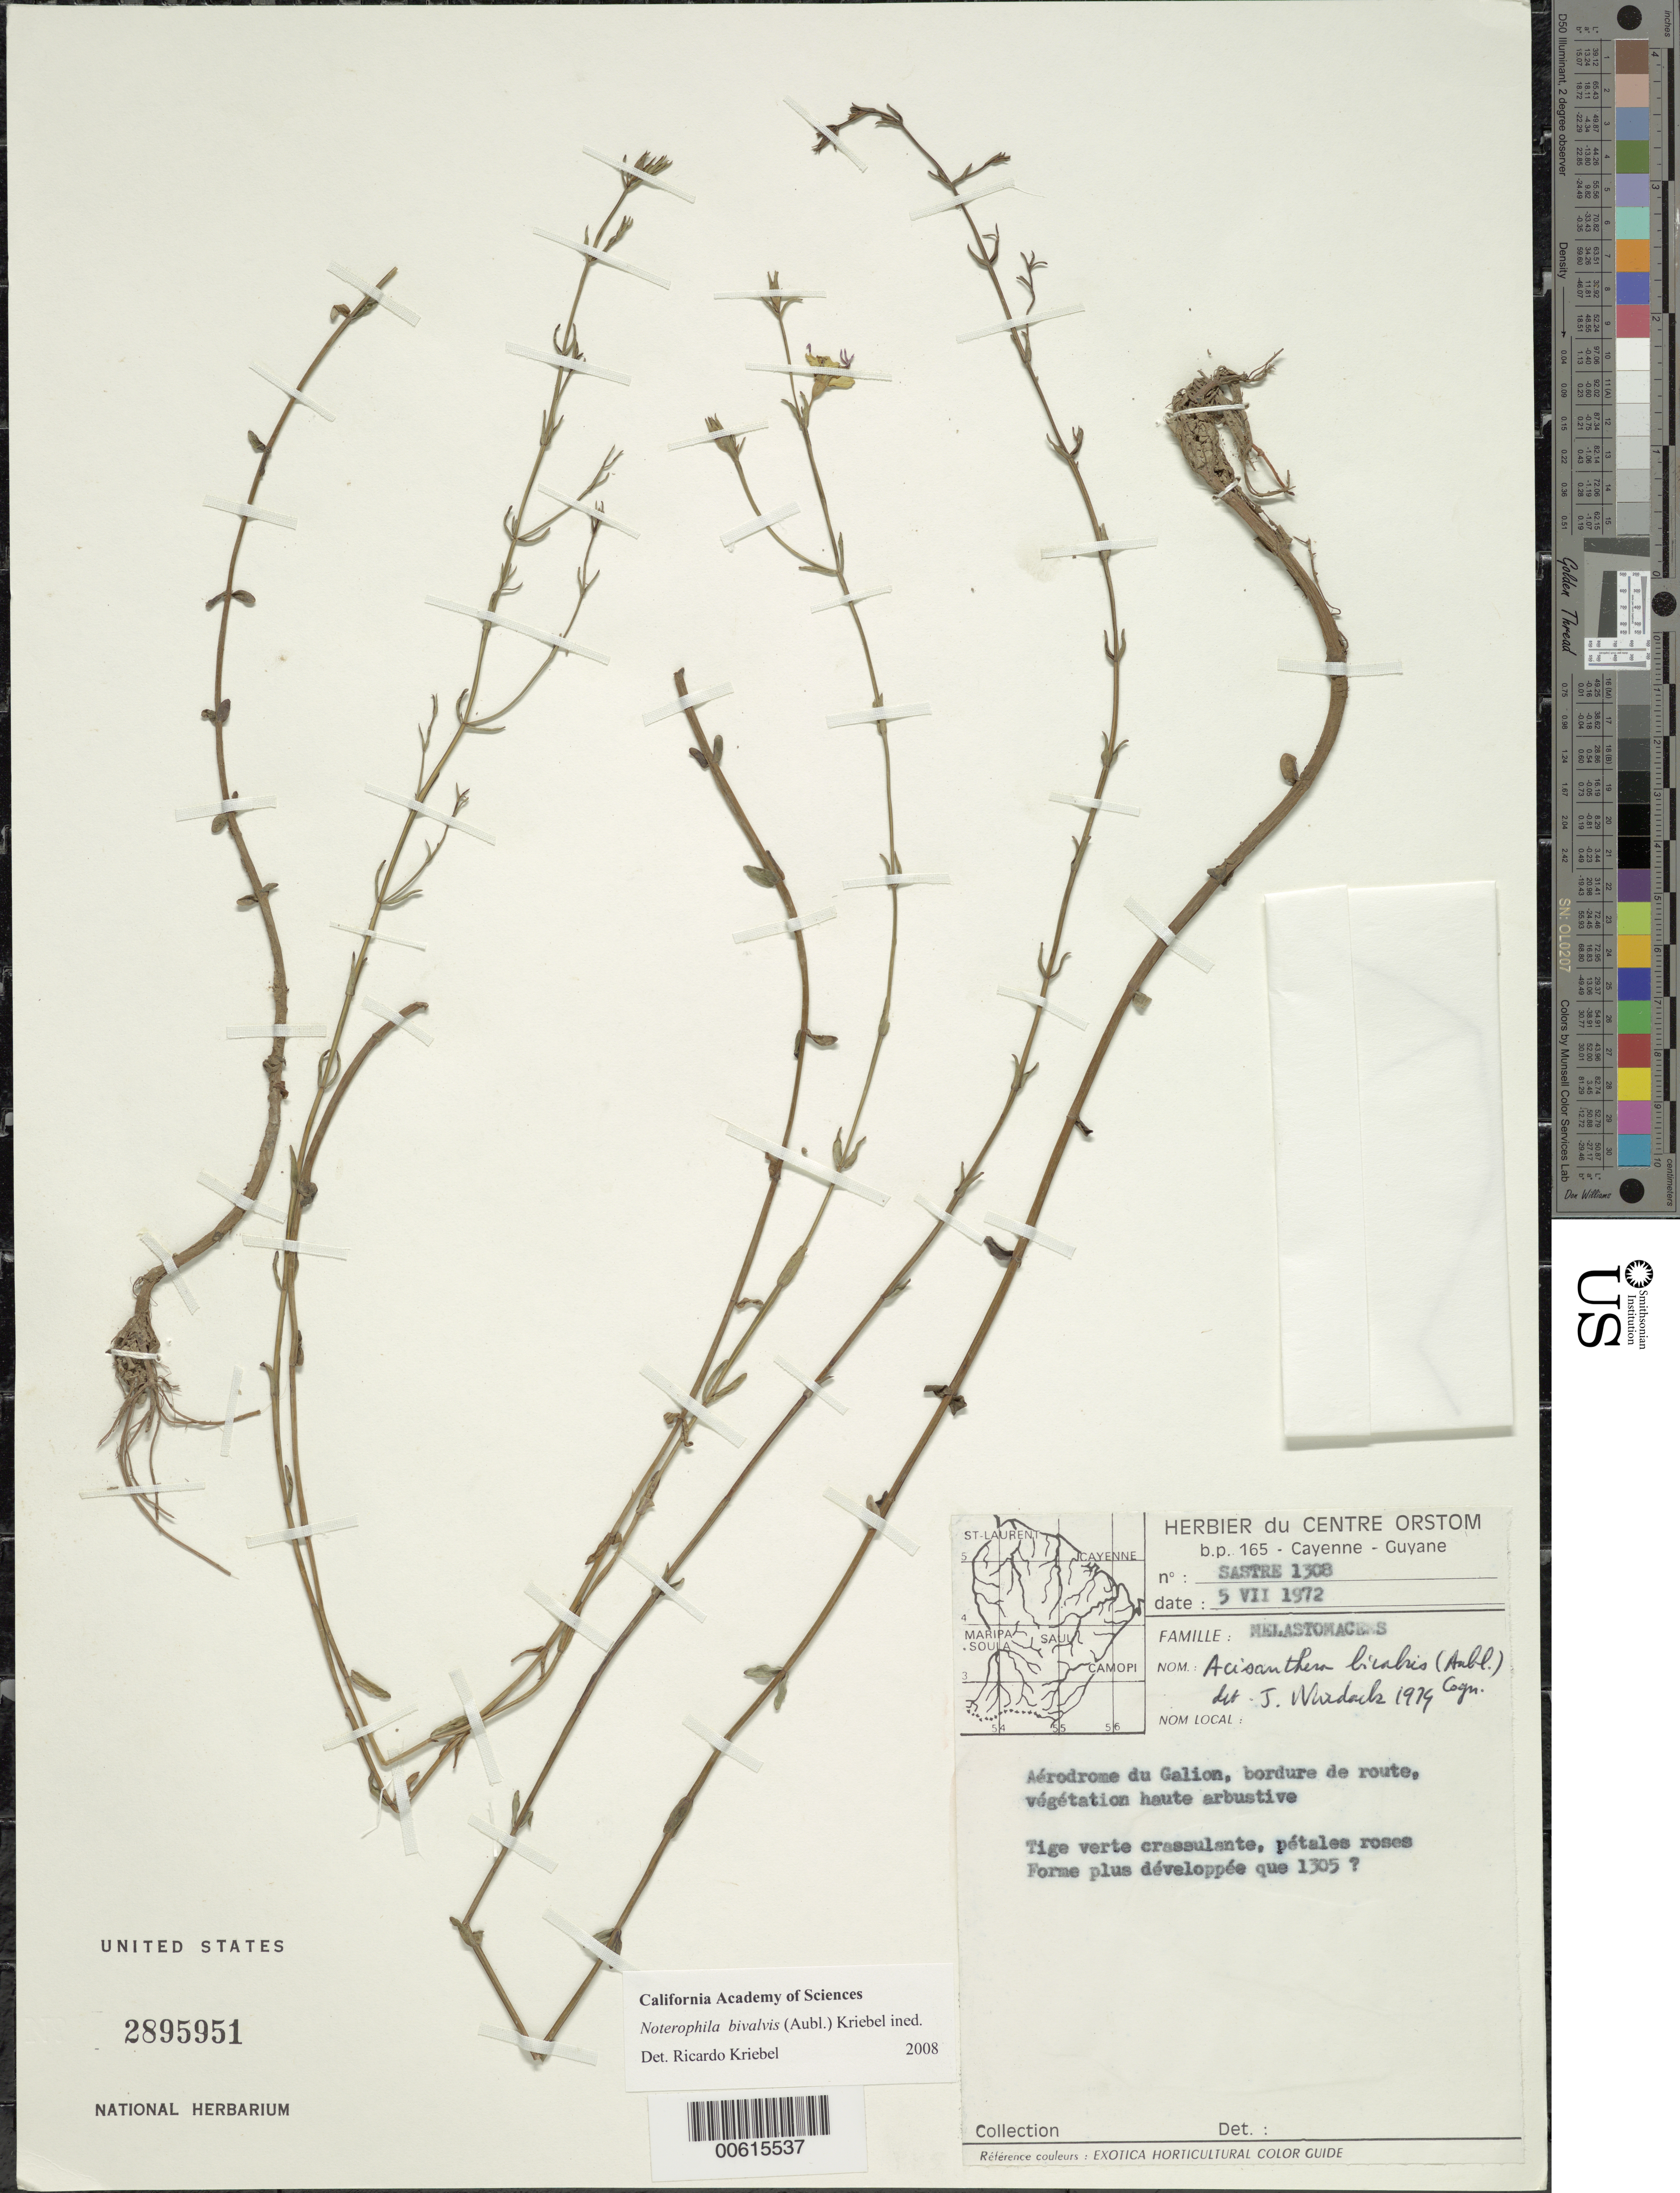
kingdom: Plantae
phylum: Tracheophyta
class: Magnoliopsida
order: Myrtales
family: Melastomataceae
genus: Noterophila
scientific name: Noterophila bivalvis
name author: (Aubl.) Kriebel & M.J. Rocha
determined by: Nunes da Silva, Diego, (RB), Jardim Botanico do Rio de Janeiro - Herbario (BRAZIL)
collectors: C. H. L. Sastre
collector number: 1308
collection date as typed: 5-Jul-72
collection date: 1972-07-05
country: French Guiana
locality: Galion, aérodrome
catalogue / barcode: US 2895951